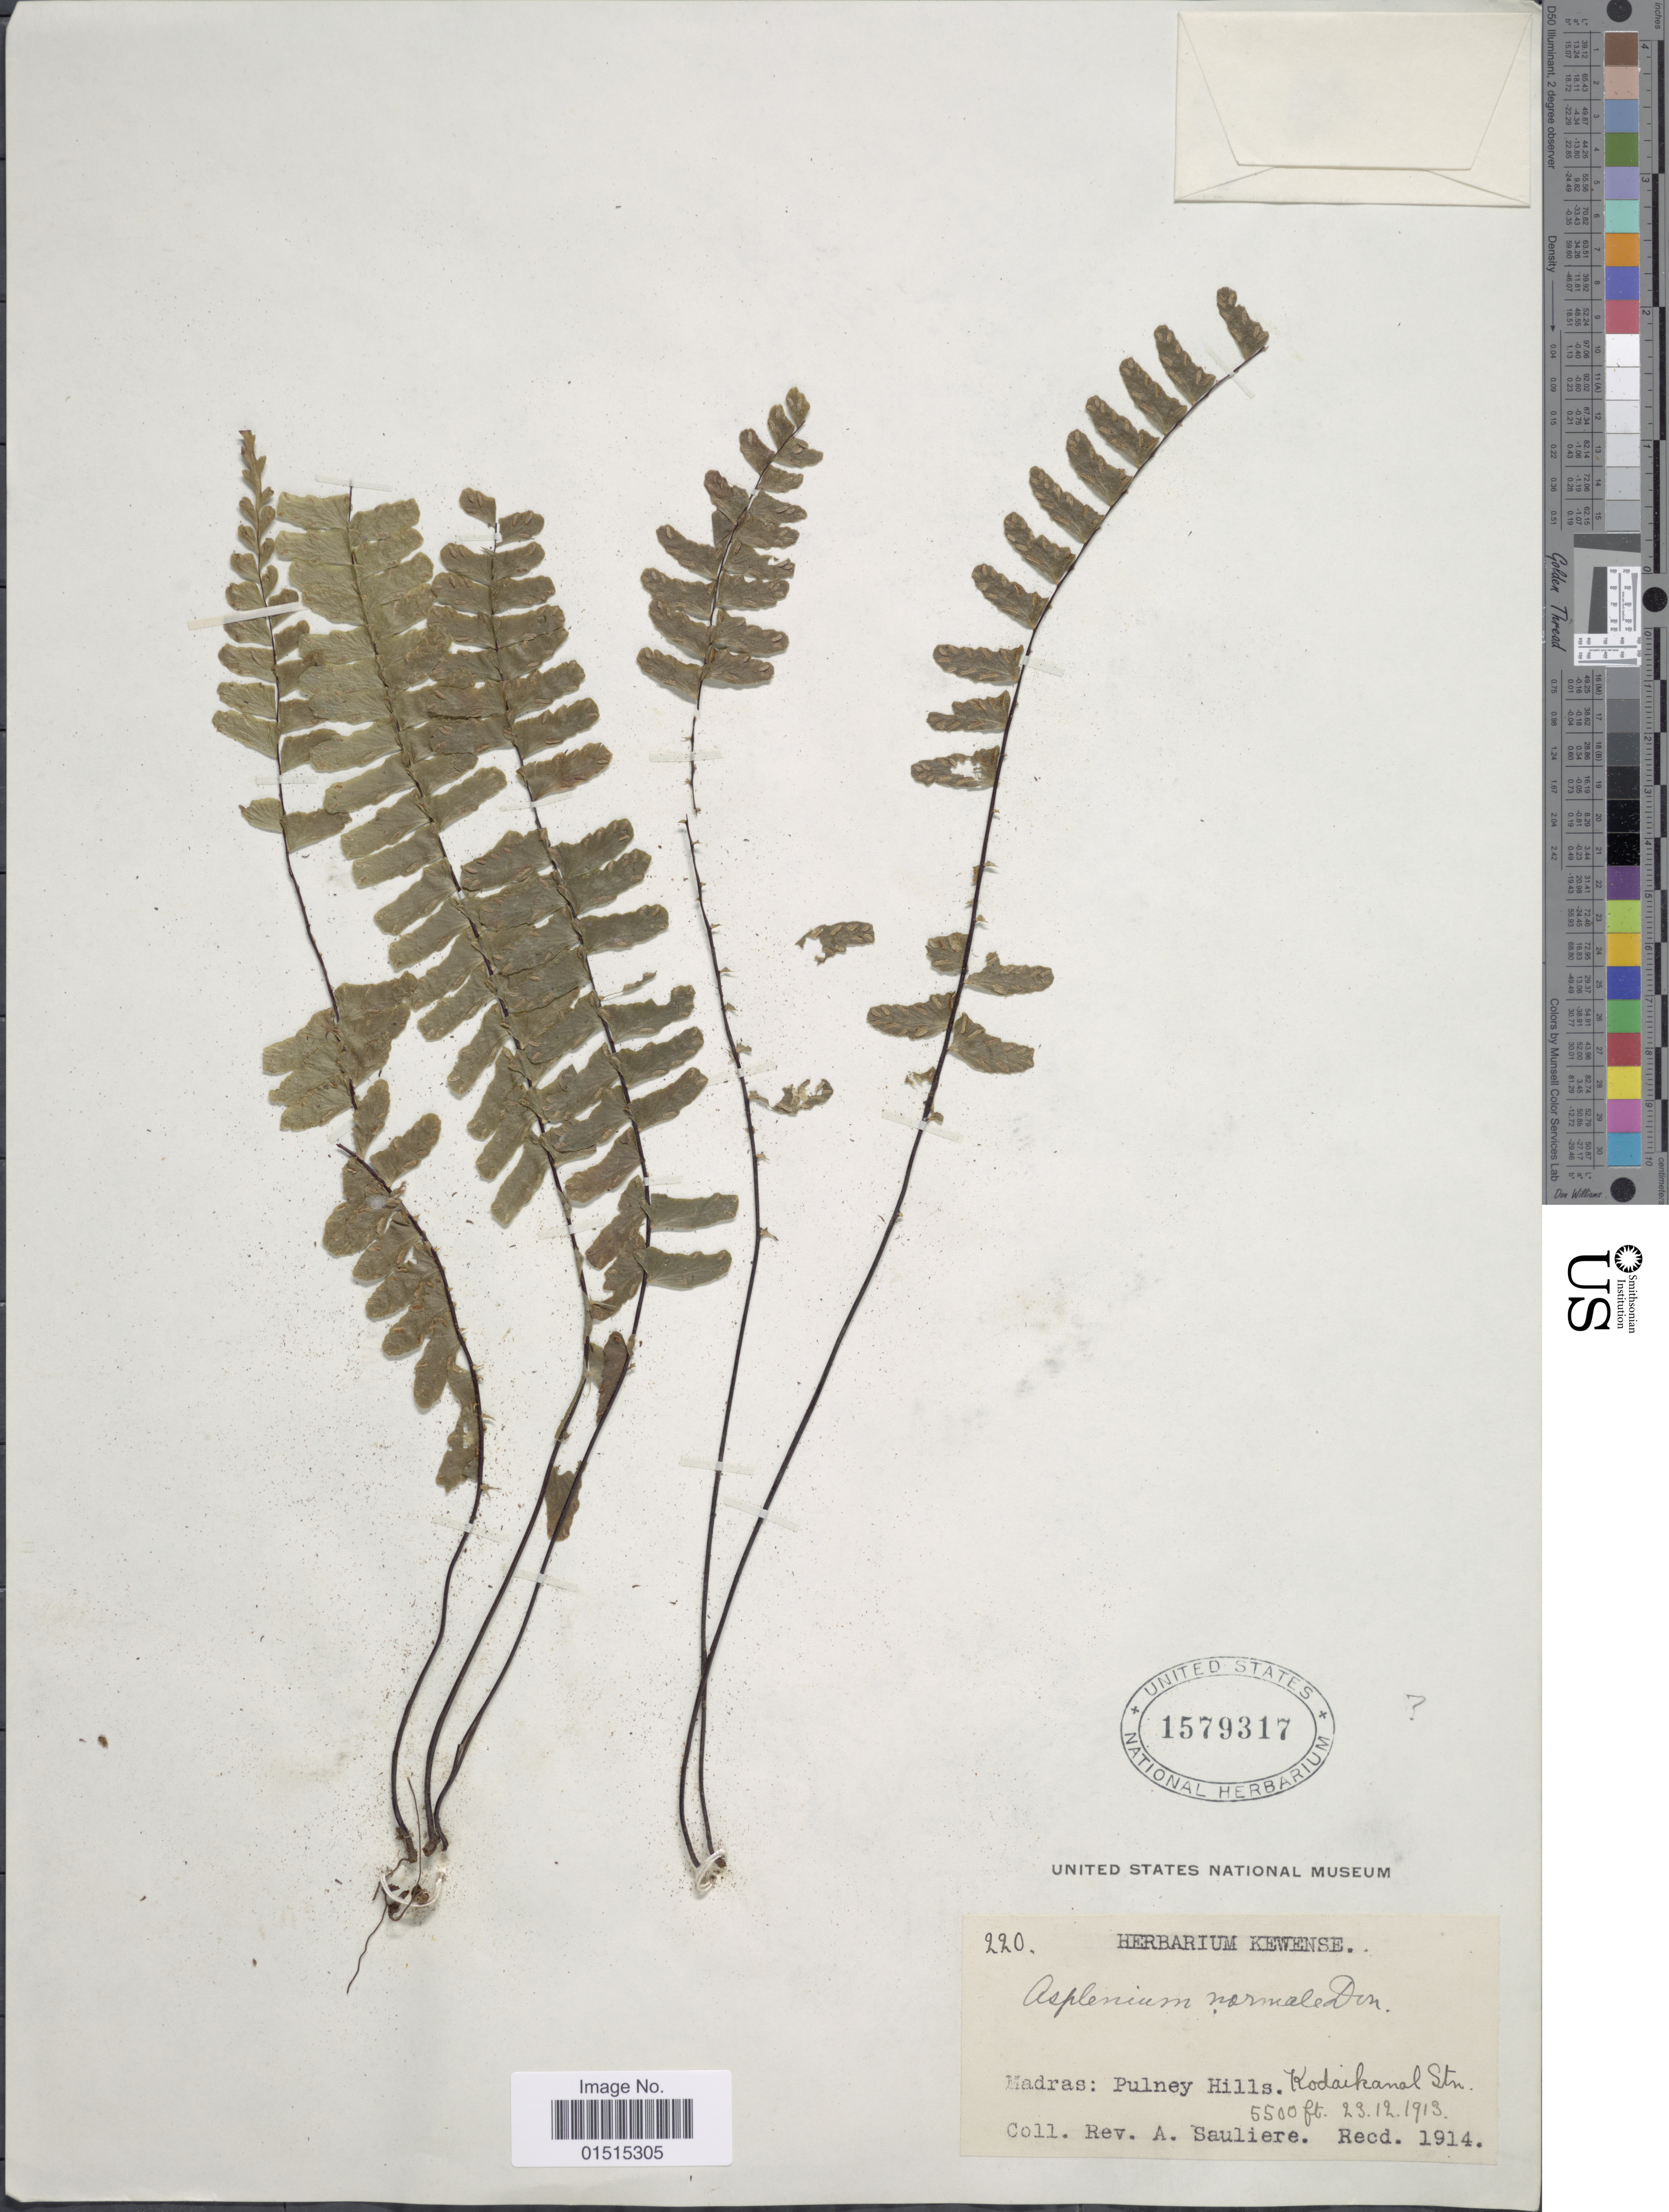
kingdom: Plantae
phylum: Tracheophyta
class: Polypodiopsida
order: Polypodiales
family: Aspleniaceae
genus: Asplenium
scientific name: Asplenium normale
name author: D. Don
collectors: A. Sauliere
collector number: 220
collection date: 1913-12-23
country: India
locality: Madras: Pulney Hills, Kodaikanal Stn.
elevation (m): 1676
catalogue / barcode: US 1579317